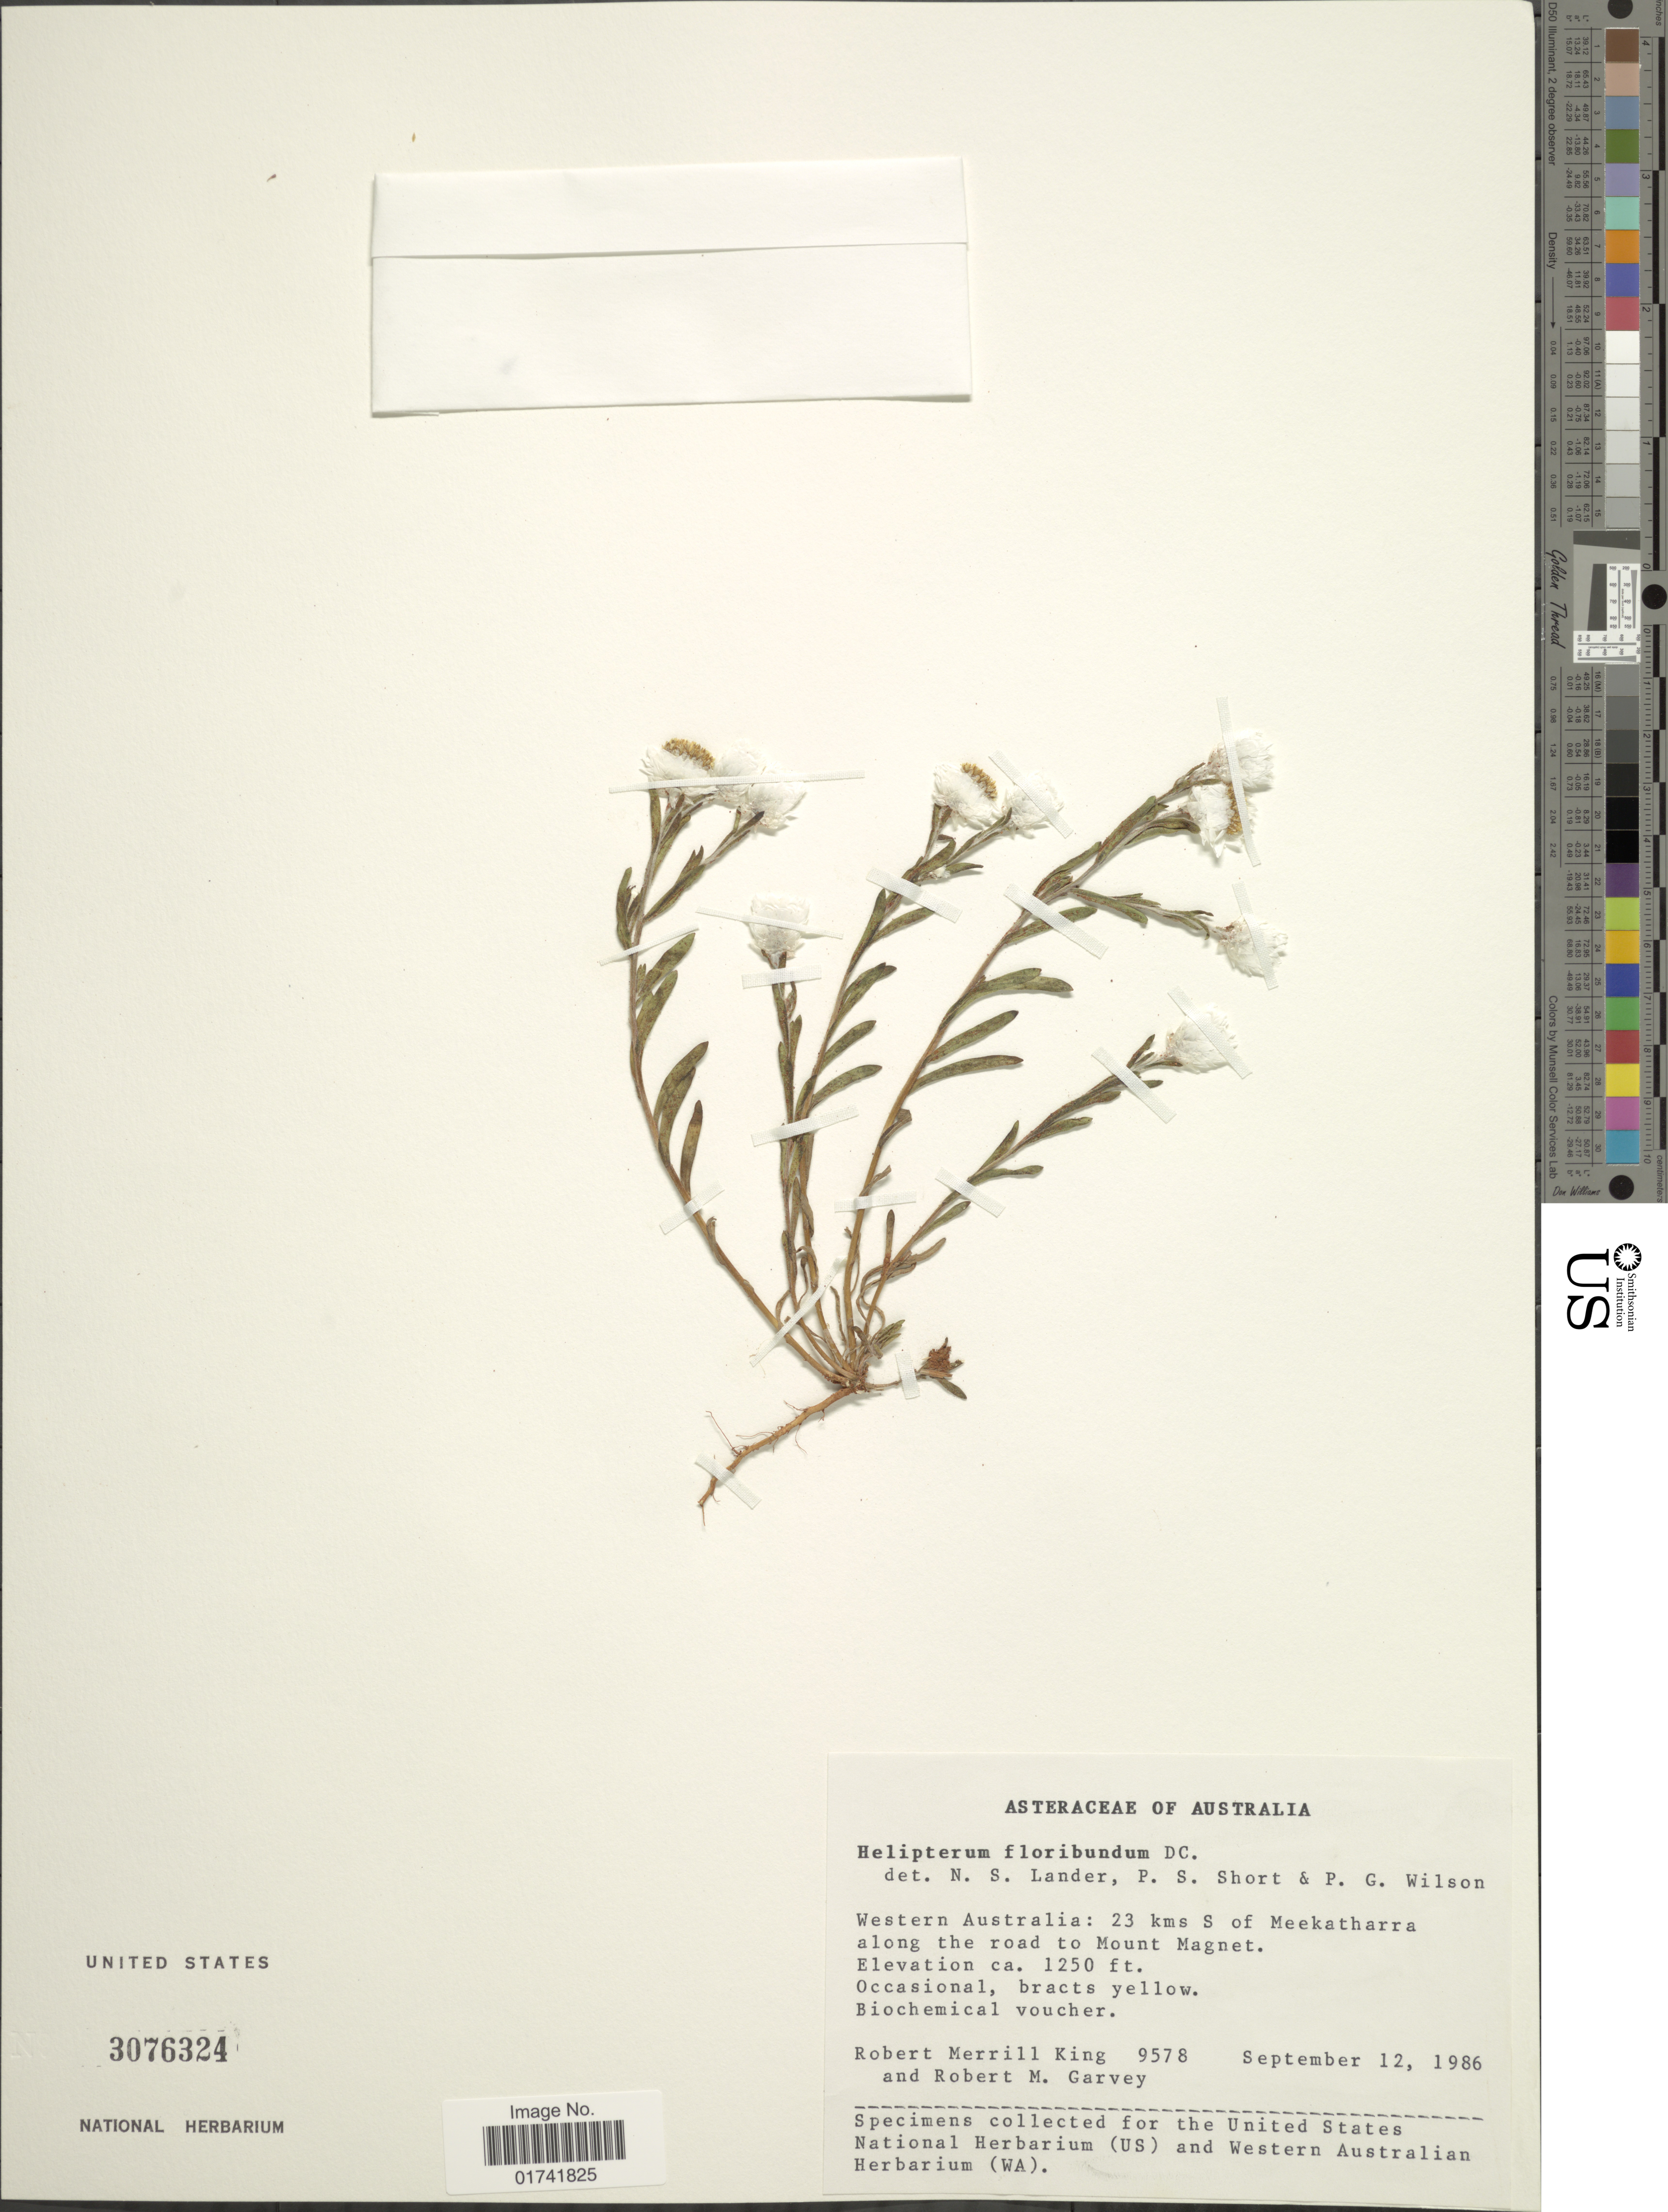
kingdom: Plantae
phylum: Tracheophyta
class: Magnoliopsida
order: Asterales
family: Asteraceae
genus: Rhodanthe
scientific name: Rhodanthe floribunda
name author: (A. Cunn. ex DC.) Paul G. Wilson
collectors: R. M. King & R. Garvey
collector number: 9578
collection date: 1986-09-12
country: Australia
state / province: Western Australia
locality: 23 kms S of Meekatharra along the road to Mount Magnet.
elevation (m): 381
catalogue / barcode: US 3076324